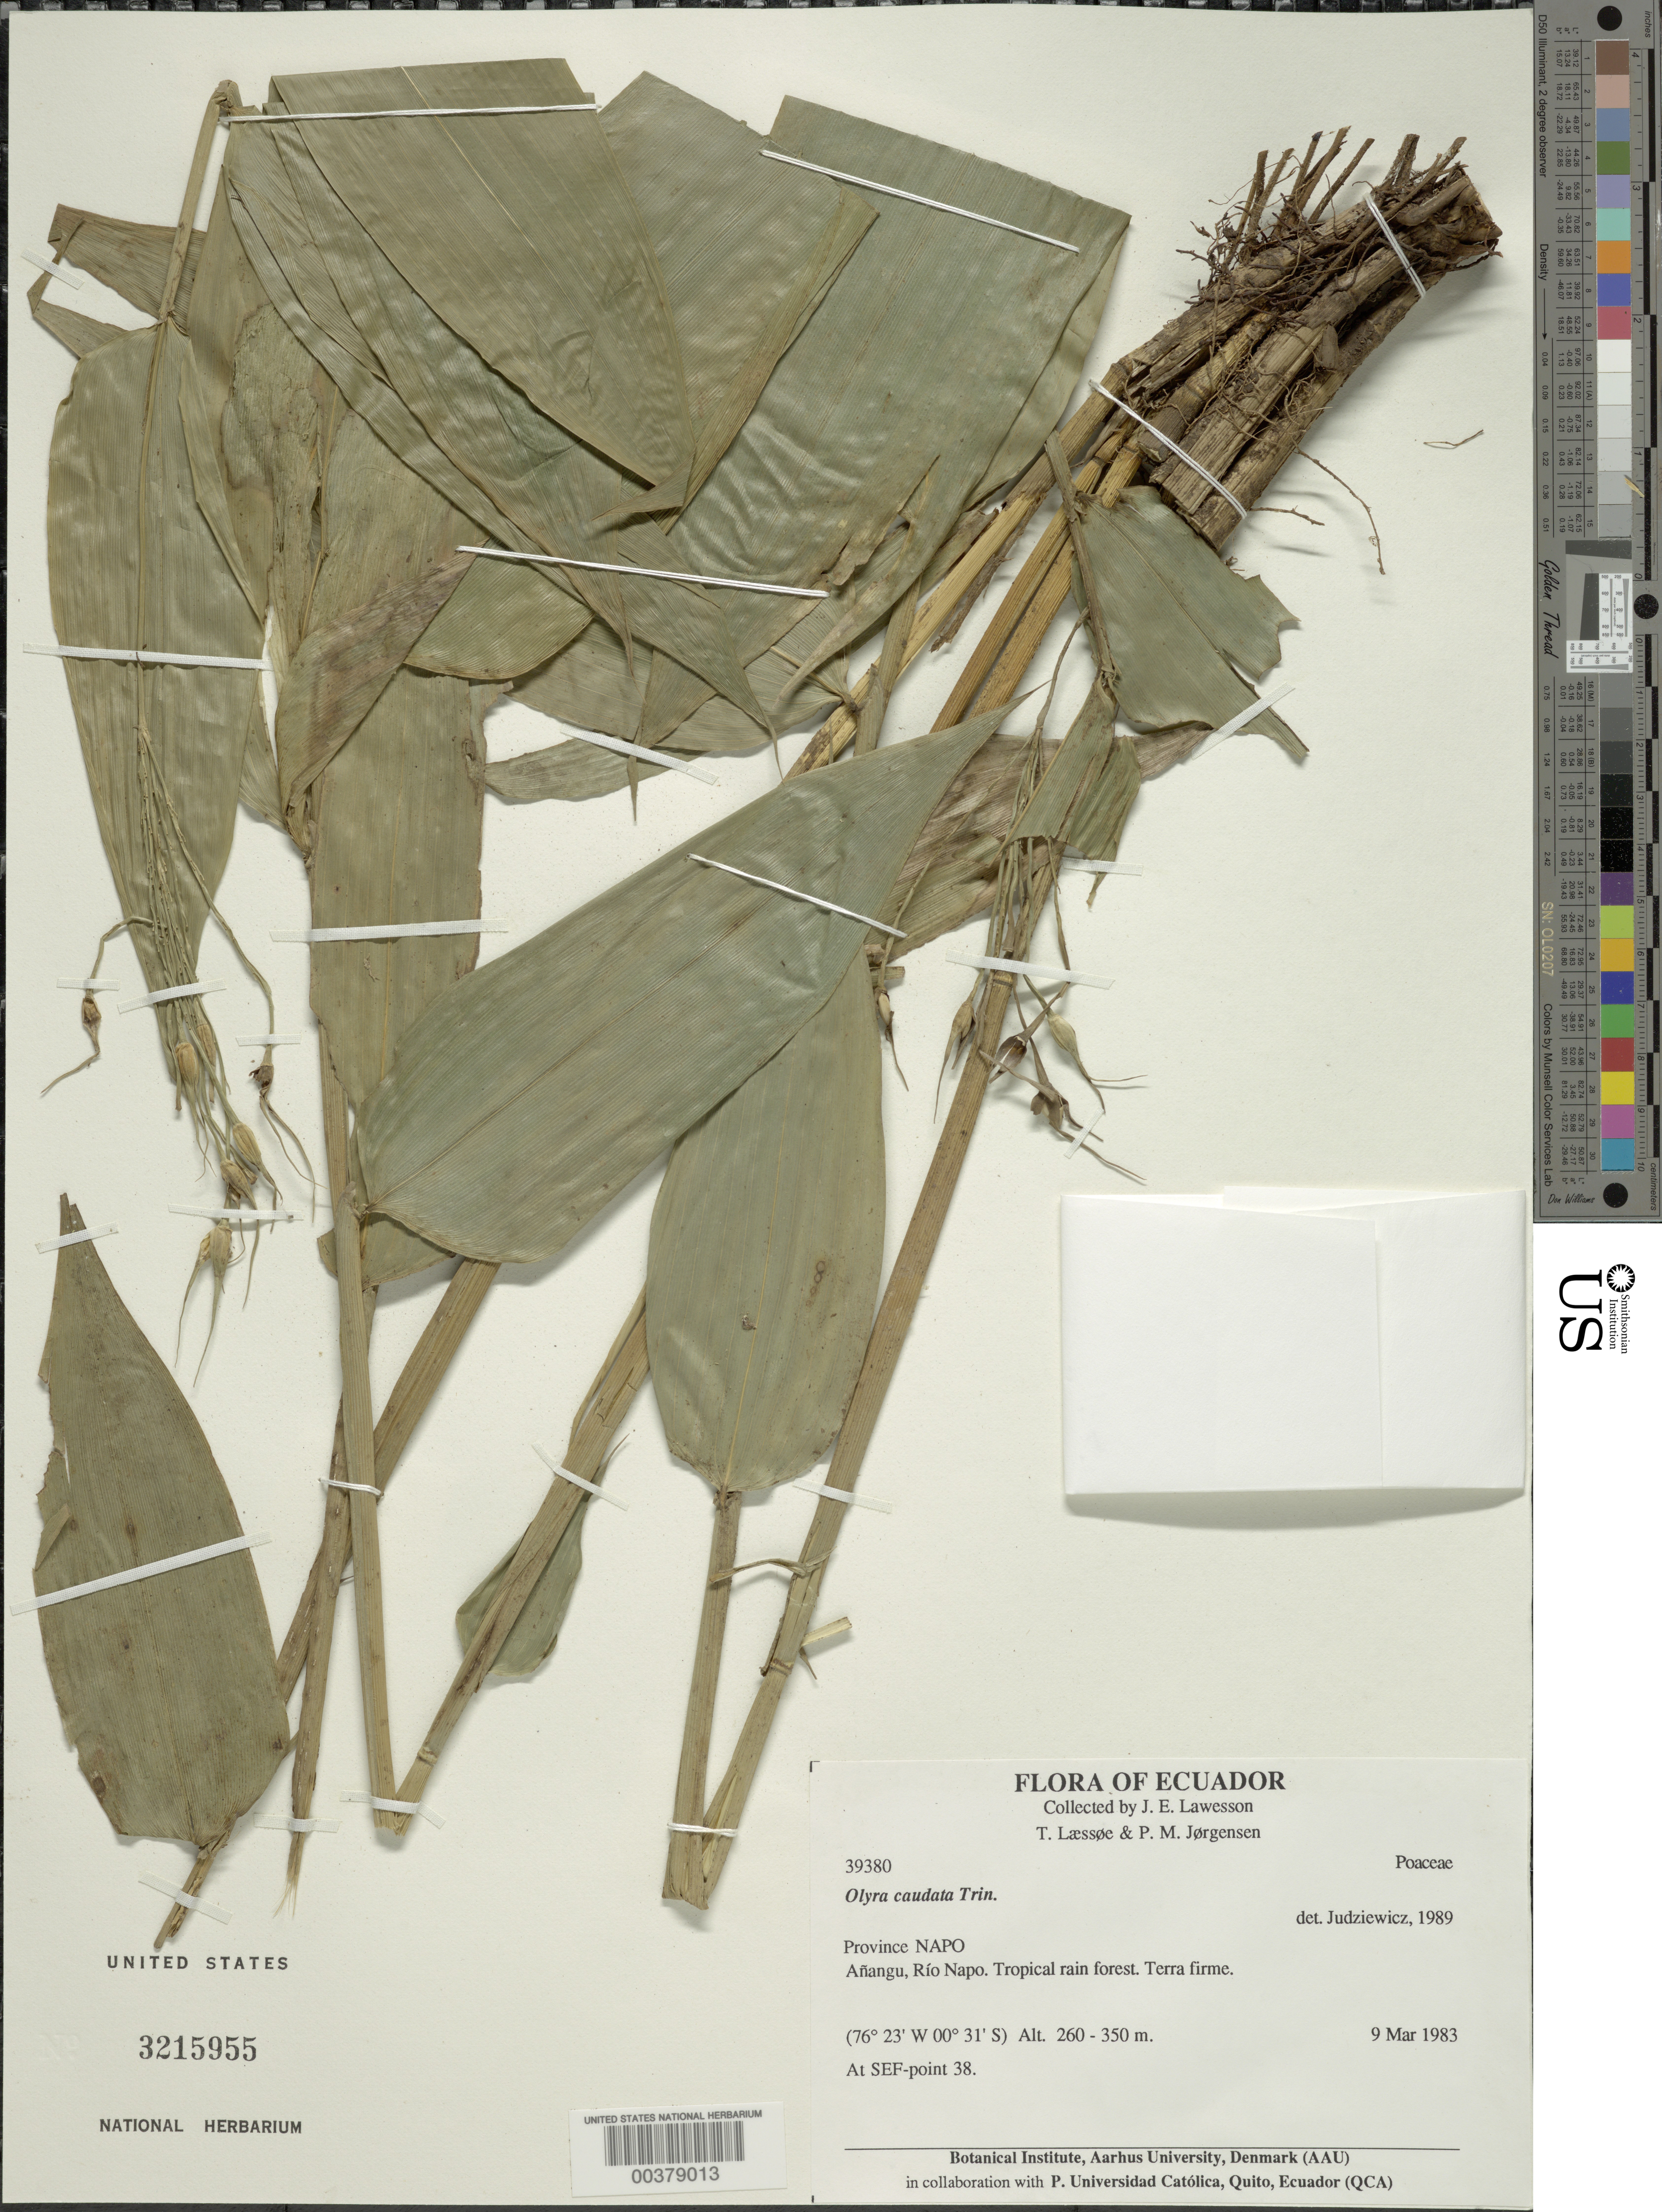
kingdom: Plantae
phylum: Tracheophyta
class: Liliopsida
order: Poales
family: Poaceae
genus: Olyra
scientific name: Olyra caudata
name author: Trin.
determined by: Judziewicz, E. J.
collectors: J. Lawesson, T. Laessøe & P. M. Jørgensen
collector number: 39380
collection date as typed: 09 Mar 1983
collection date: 1983-03-09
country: Ecuador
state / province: Napo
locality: Anangu, Rio Napo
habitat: Tropical rain forest; terra firme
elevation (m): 260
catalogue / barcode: US 3215955